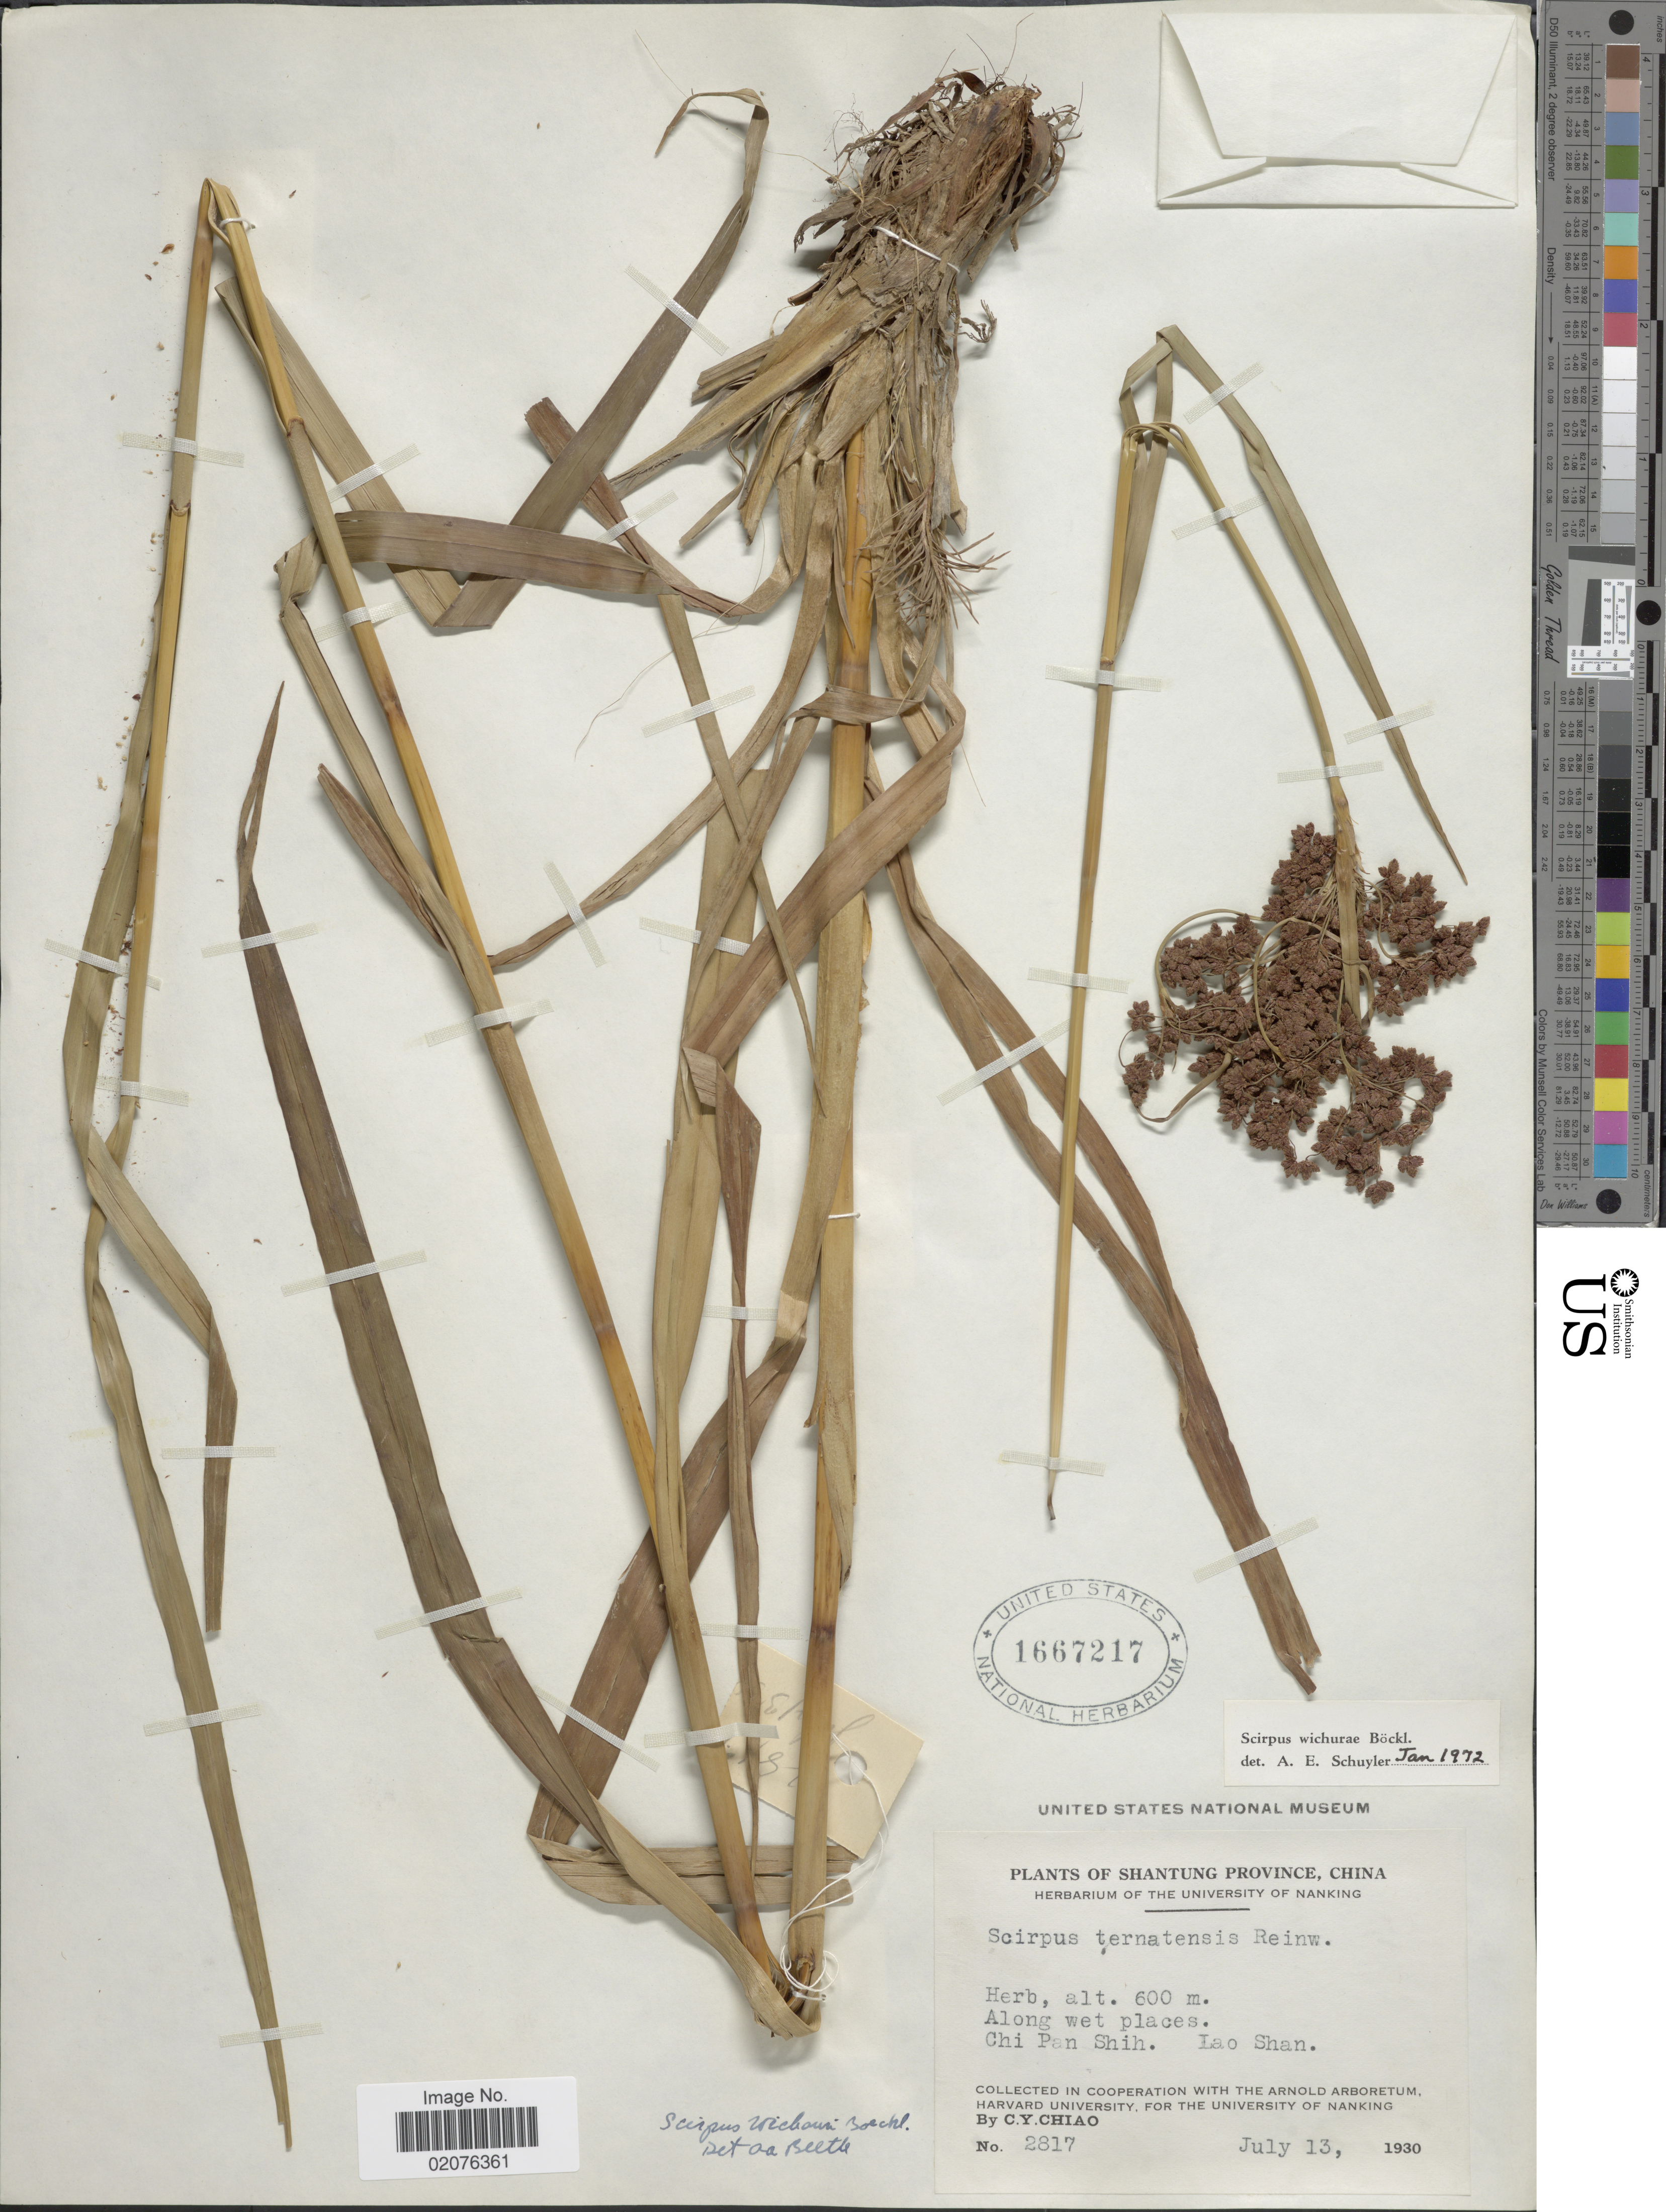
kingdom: Plantae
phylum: Tracheophyta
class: Liliopsida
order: Poales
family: Cyperaceae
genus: Scirpus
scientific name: Scirpus wichurae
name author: Boeckeler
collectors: C. Y. Chiao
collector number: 2817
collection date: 1930-07-13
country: China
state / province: Shandong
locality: Shantung Province, Ghi Pan Shih. Lao Shan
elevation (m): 600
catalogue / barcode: US 1667217